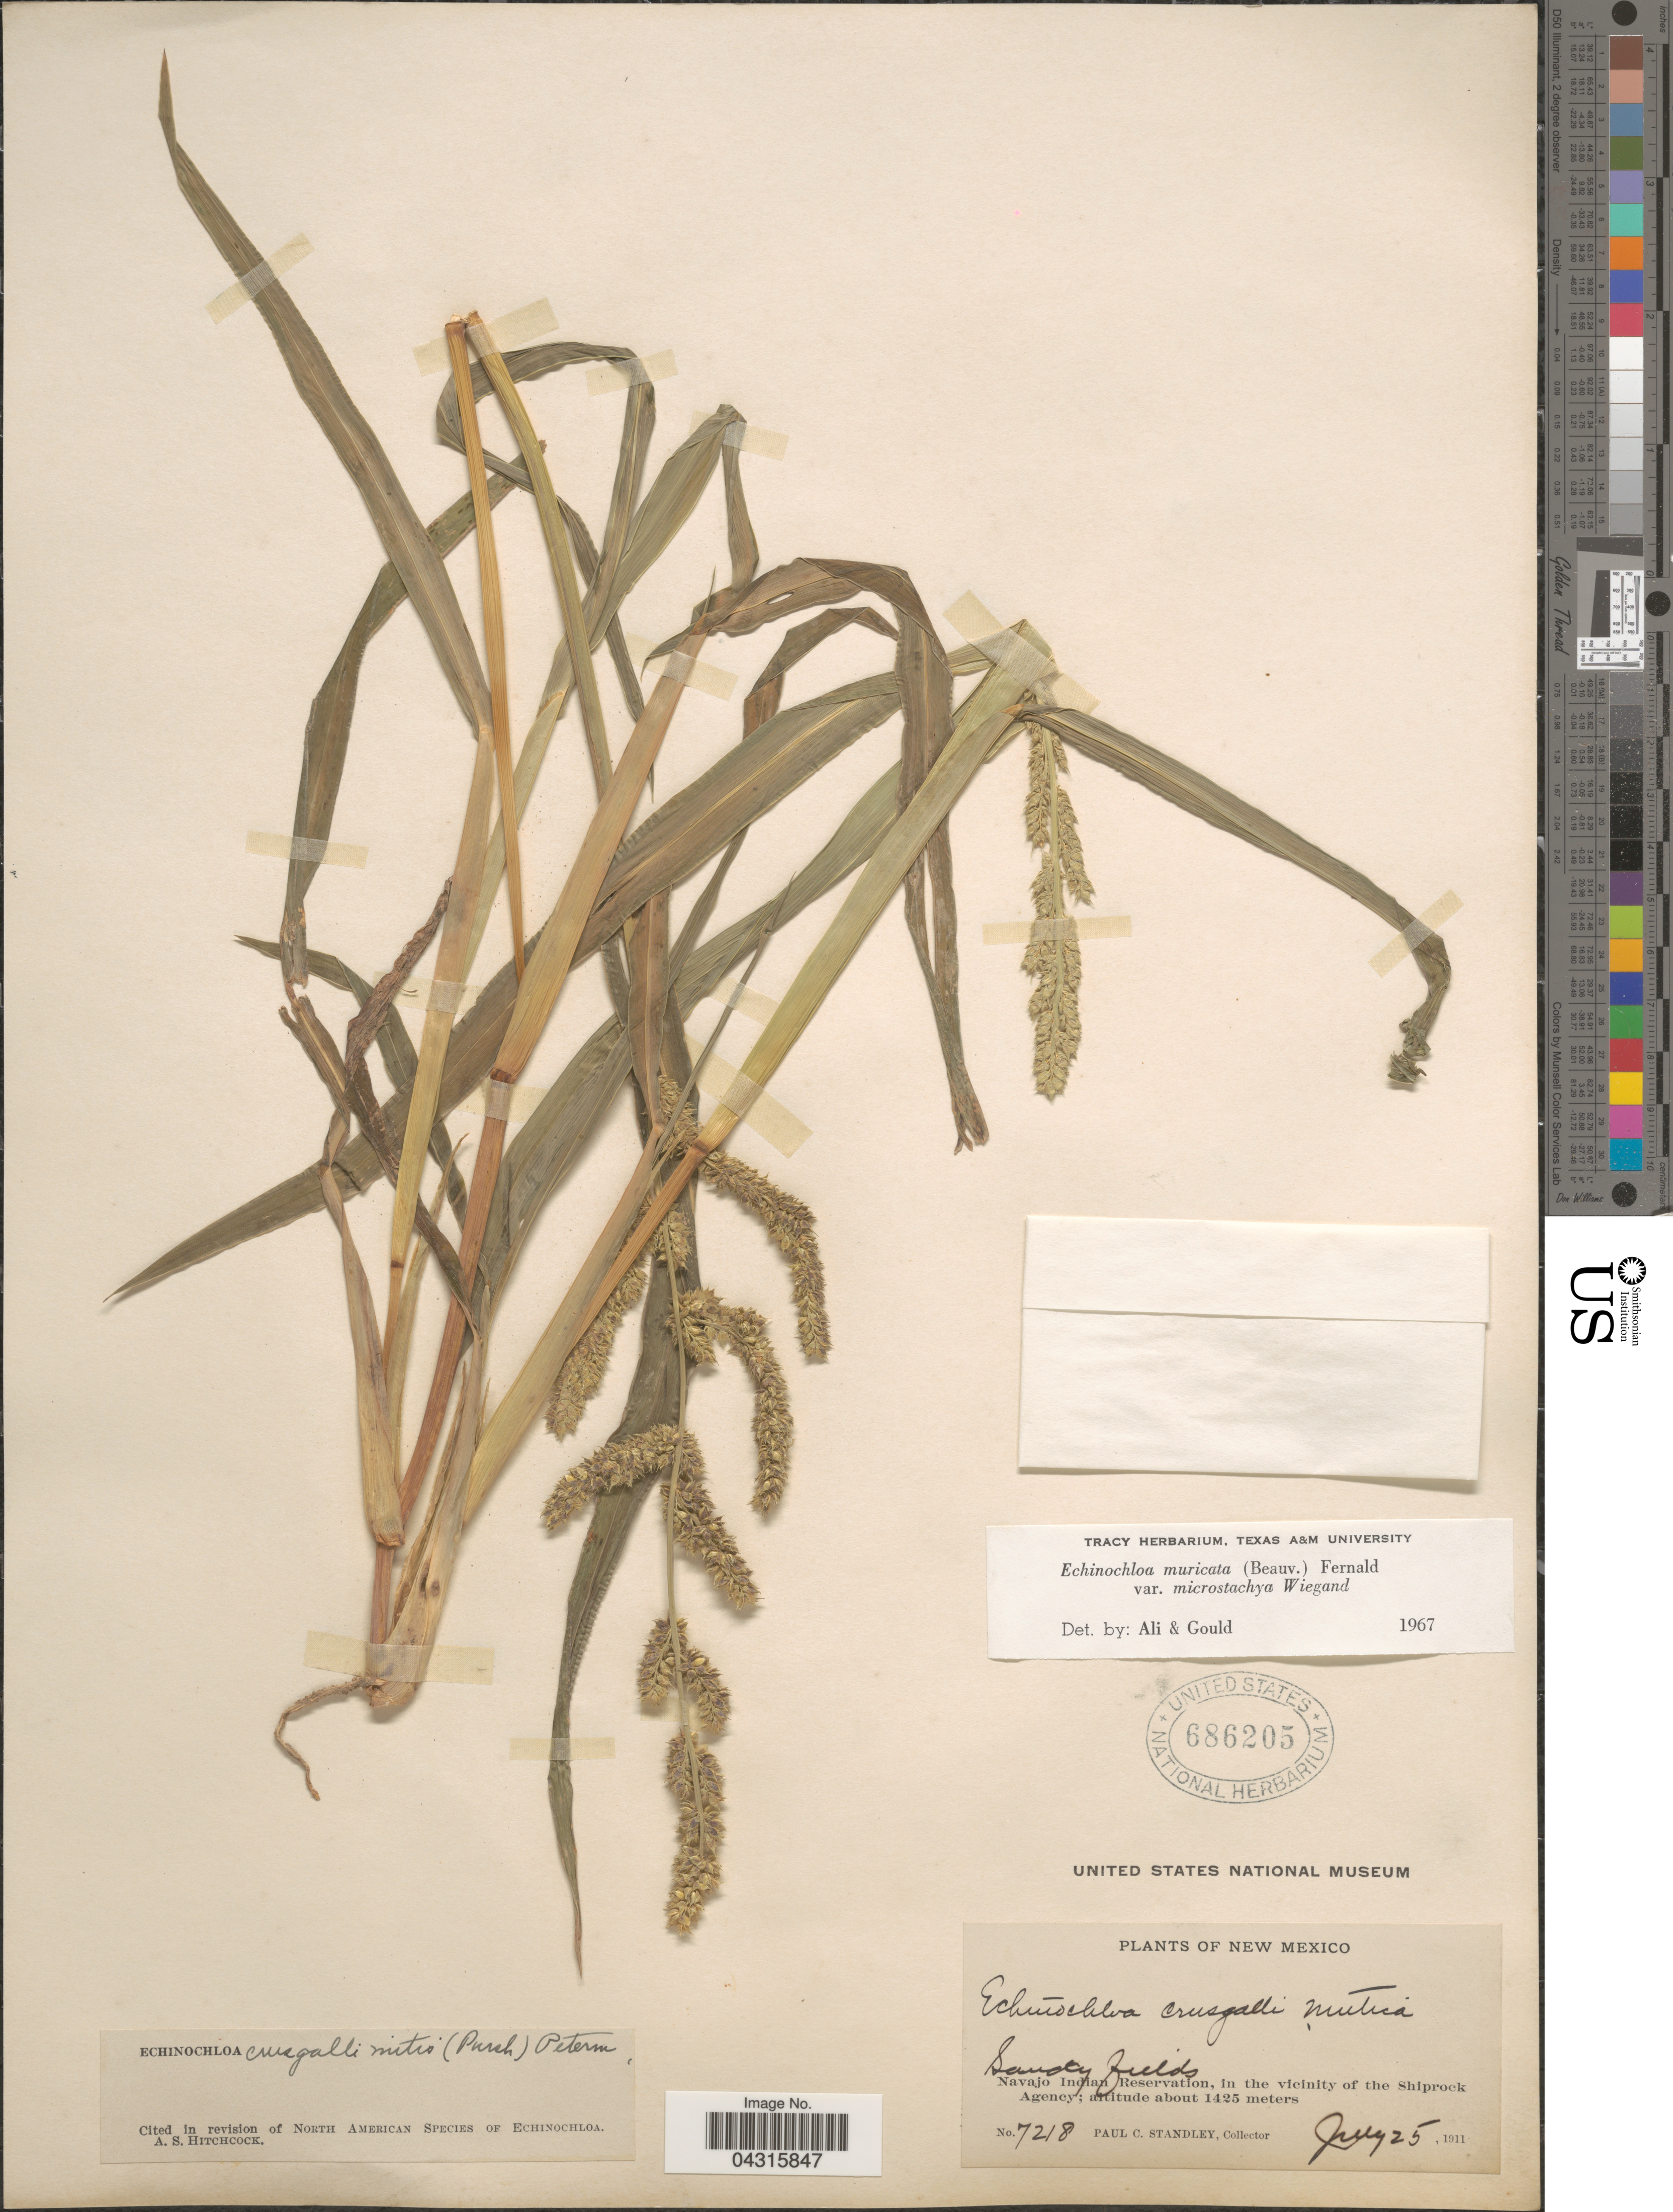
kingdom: Plantae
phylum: Tracheophyta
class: Liliopsida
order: Poales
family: Poaceae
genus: Echinochloa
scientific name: Echinochloa muricata var. microstachya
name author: Wiegand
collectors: P. C. Standley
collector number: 7218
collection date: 1911-07-25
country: United States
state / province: New Mexico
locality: Sandy fields. Navajo Indian Reservation, in the vicinity of the Shiprock Agency.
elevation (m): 1425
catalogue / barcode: US 686205